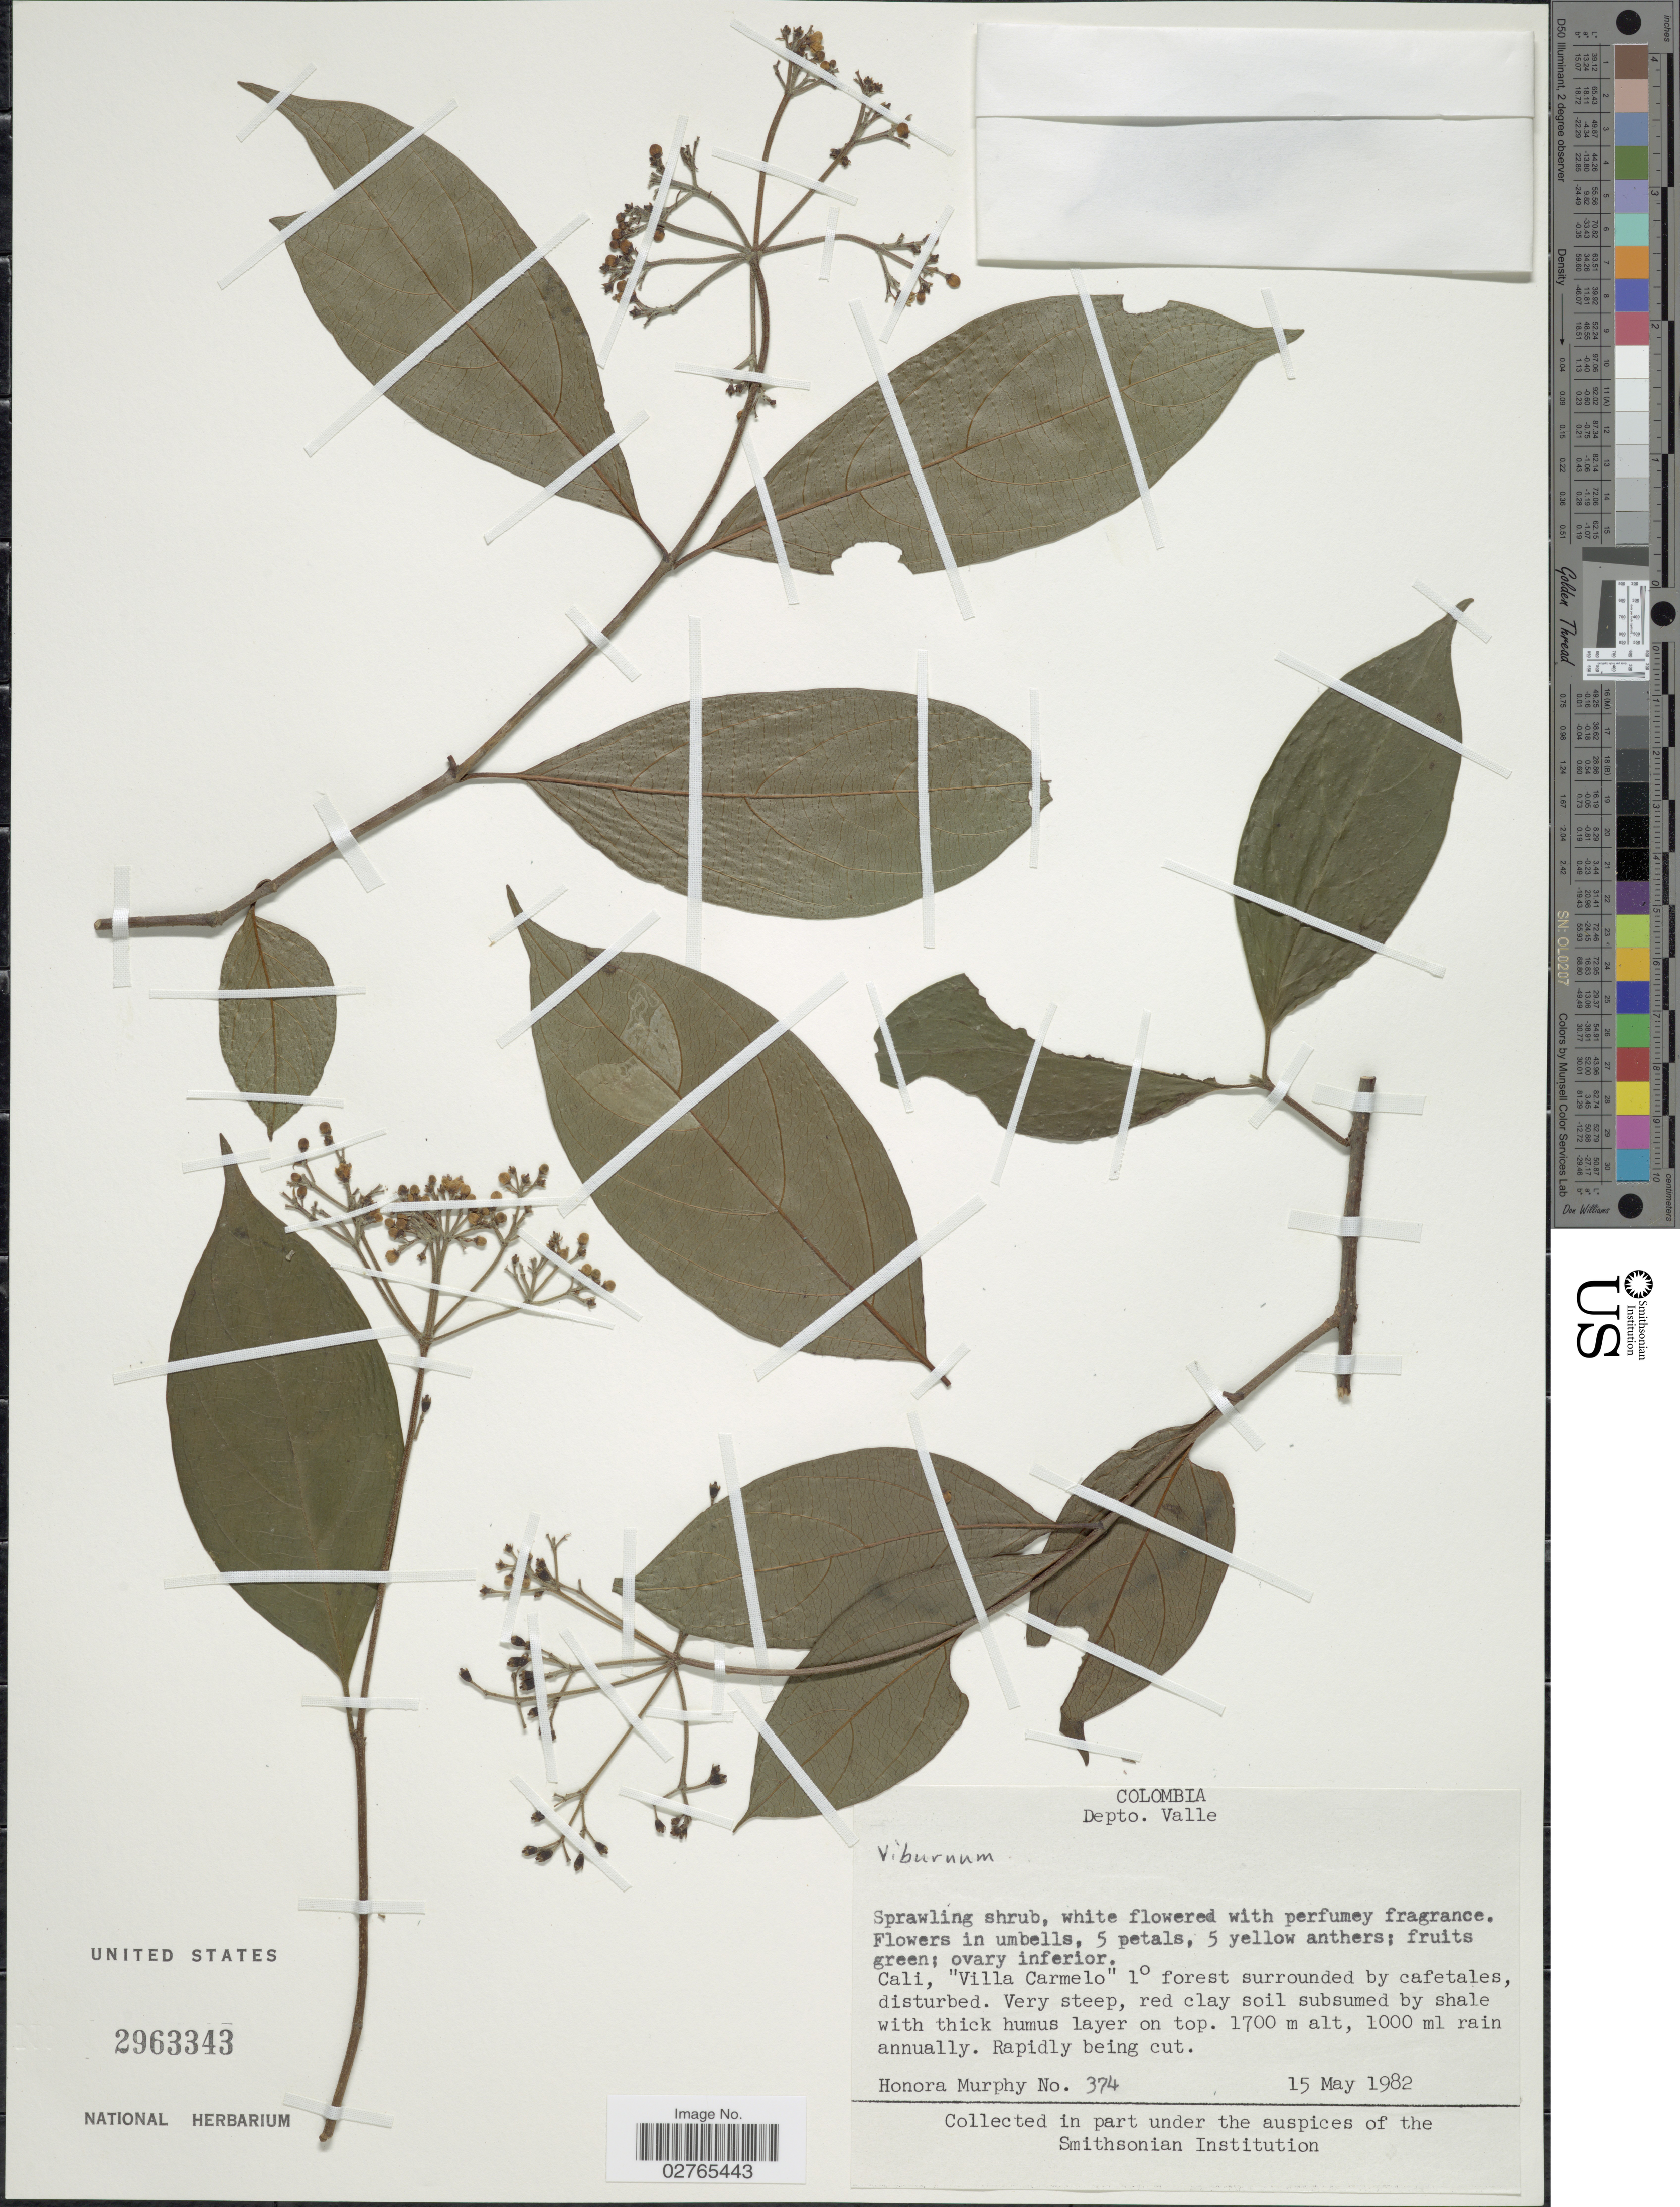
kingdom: Plantae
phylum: Tracheophyta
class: Magnoliopsida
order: Dipsacales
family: Viburnaceae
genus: Viburnum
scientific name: Viburnum sp.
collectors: H. Murphy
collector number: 374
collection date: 1982-05-15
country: Colombia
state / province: Valle del Cauca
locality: Depto. Valle. Cali, "Villa Carmelo".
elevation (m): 1700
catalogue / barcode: US 2963343